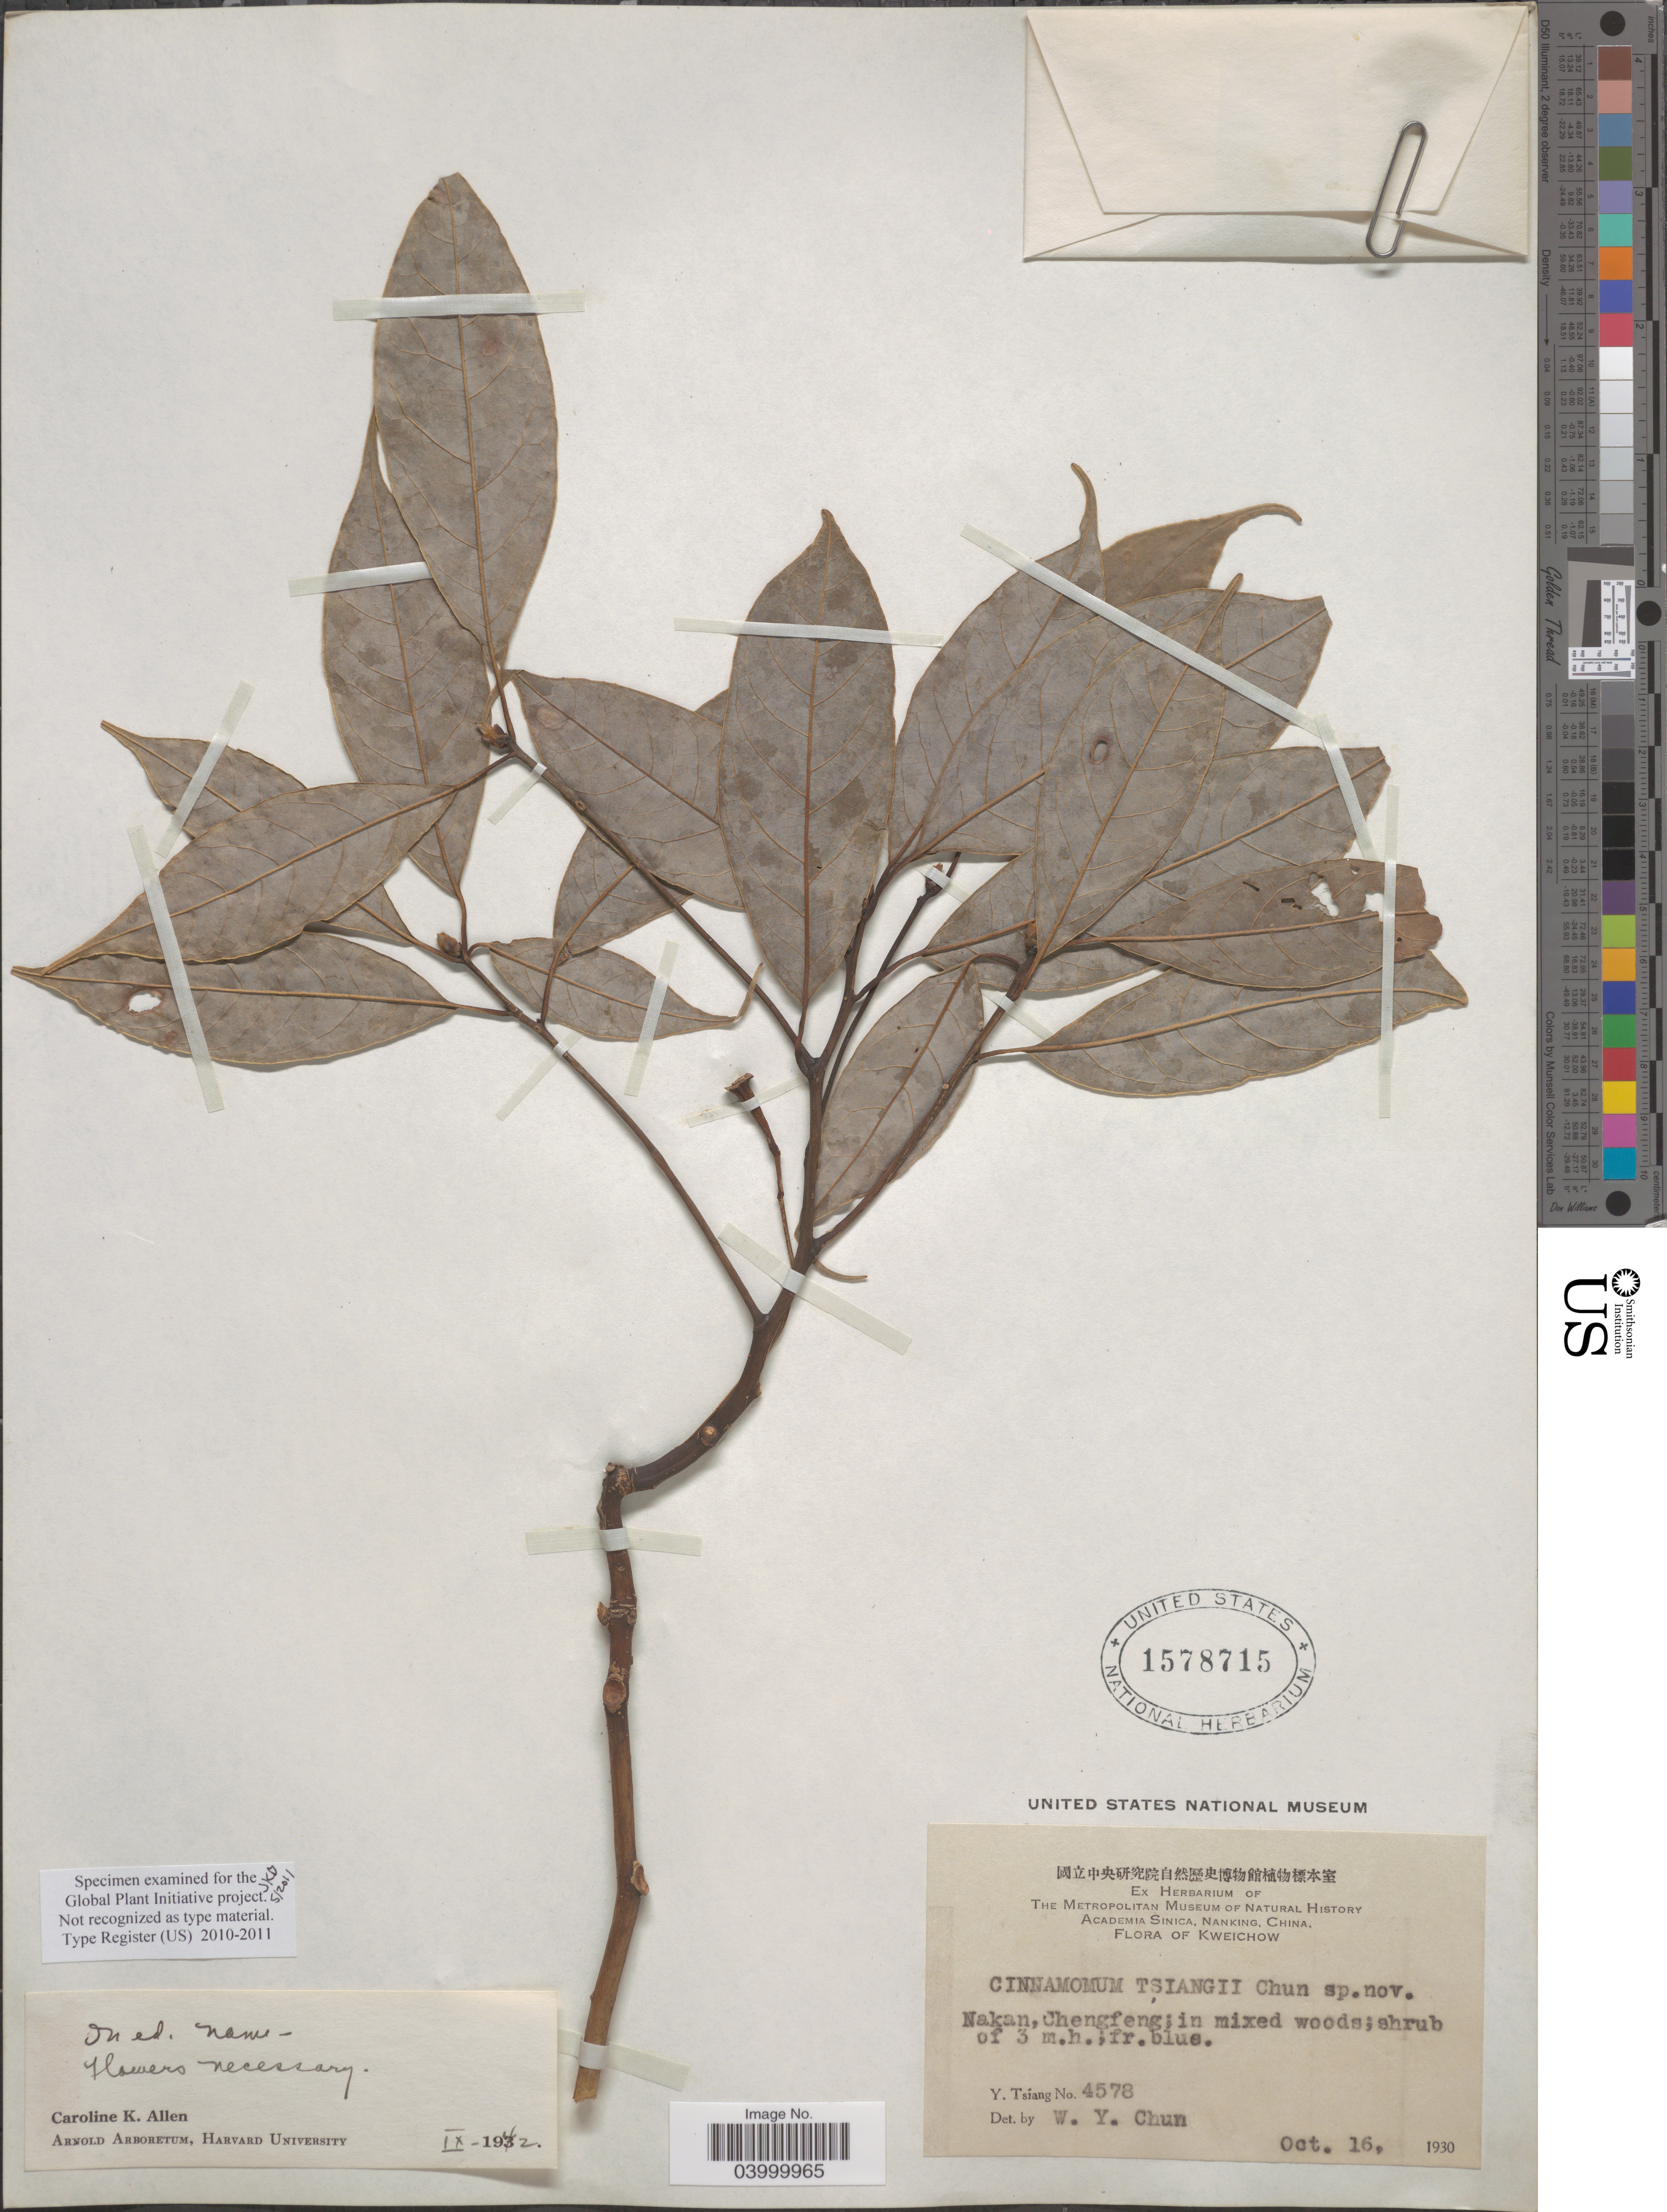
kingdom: Plantae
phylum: Tracheophyta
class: Magnoliopsida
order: Laurales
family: Lauraceae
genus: Cinnamomum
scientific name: Cinnamomum sp.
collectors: Y. Tsiang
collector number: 4578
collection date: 1930-10-16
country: China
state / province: Guizhou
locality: Kweichow. Nakan, Chengfeng; in mixed woods.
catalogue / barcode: US 1578715